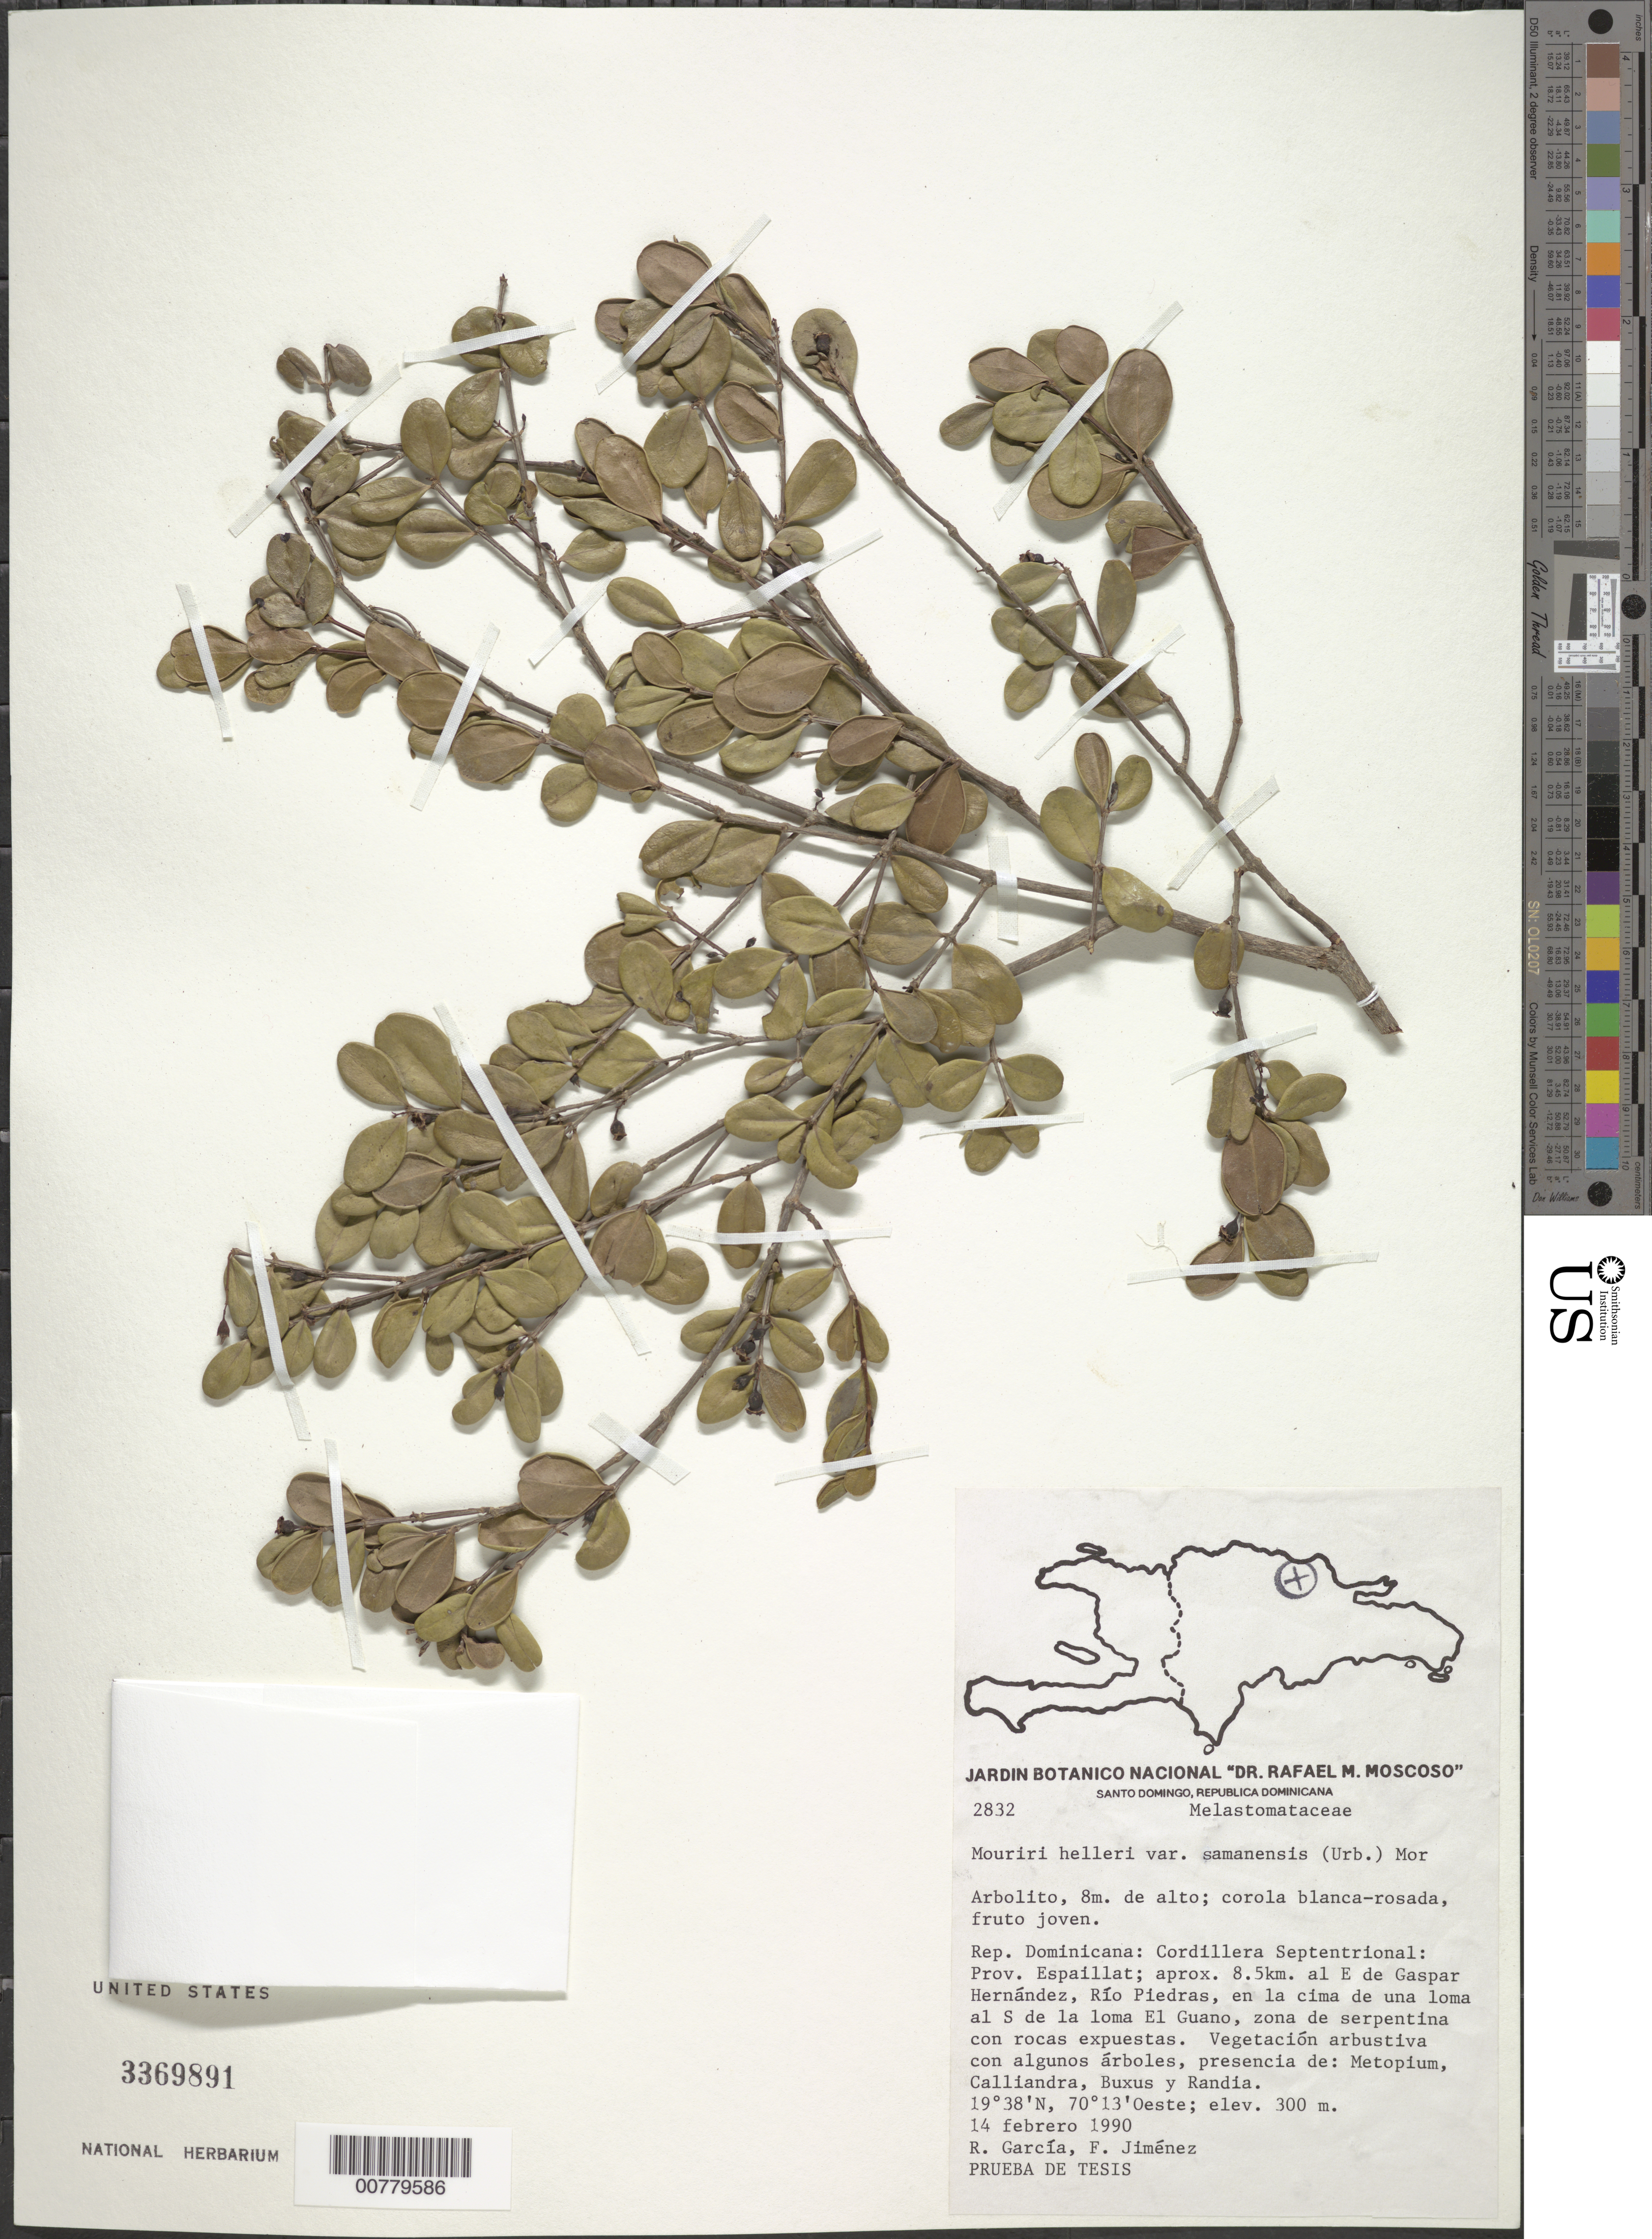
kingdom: Plantae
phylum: Tracheophyta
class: Magnoliopsida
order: Myrtales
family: Melastomataceae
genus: Mouriri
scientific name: Mouriri helleri var. samanensis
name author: (Urb.) Morley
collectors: R. G. García & F. Jiménez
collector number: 2832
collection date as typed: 14 Feb 1990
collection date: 1990-02-14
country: Dominican Republic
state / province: Espaillat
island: Hispaniola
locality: Cordillera Septentrional, aprox. 8.5 km E of Gaspar Hernández, Río Piedras, in top of hill S of El Guano Hill.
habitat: Serpentine zone with exposed rocks; shrubby vegetation with some trees, with Metopium, Calliandra, Buxus and Randia.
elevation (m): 300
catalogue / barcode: US 3369891